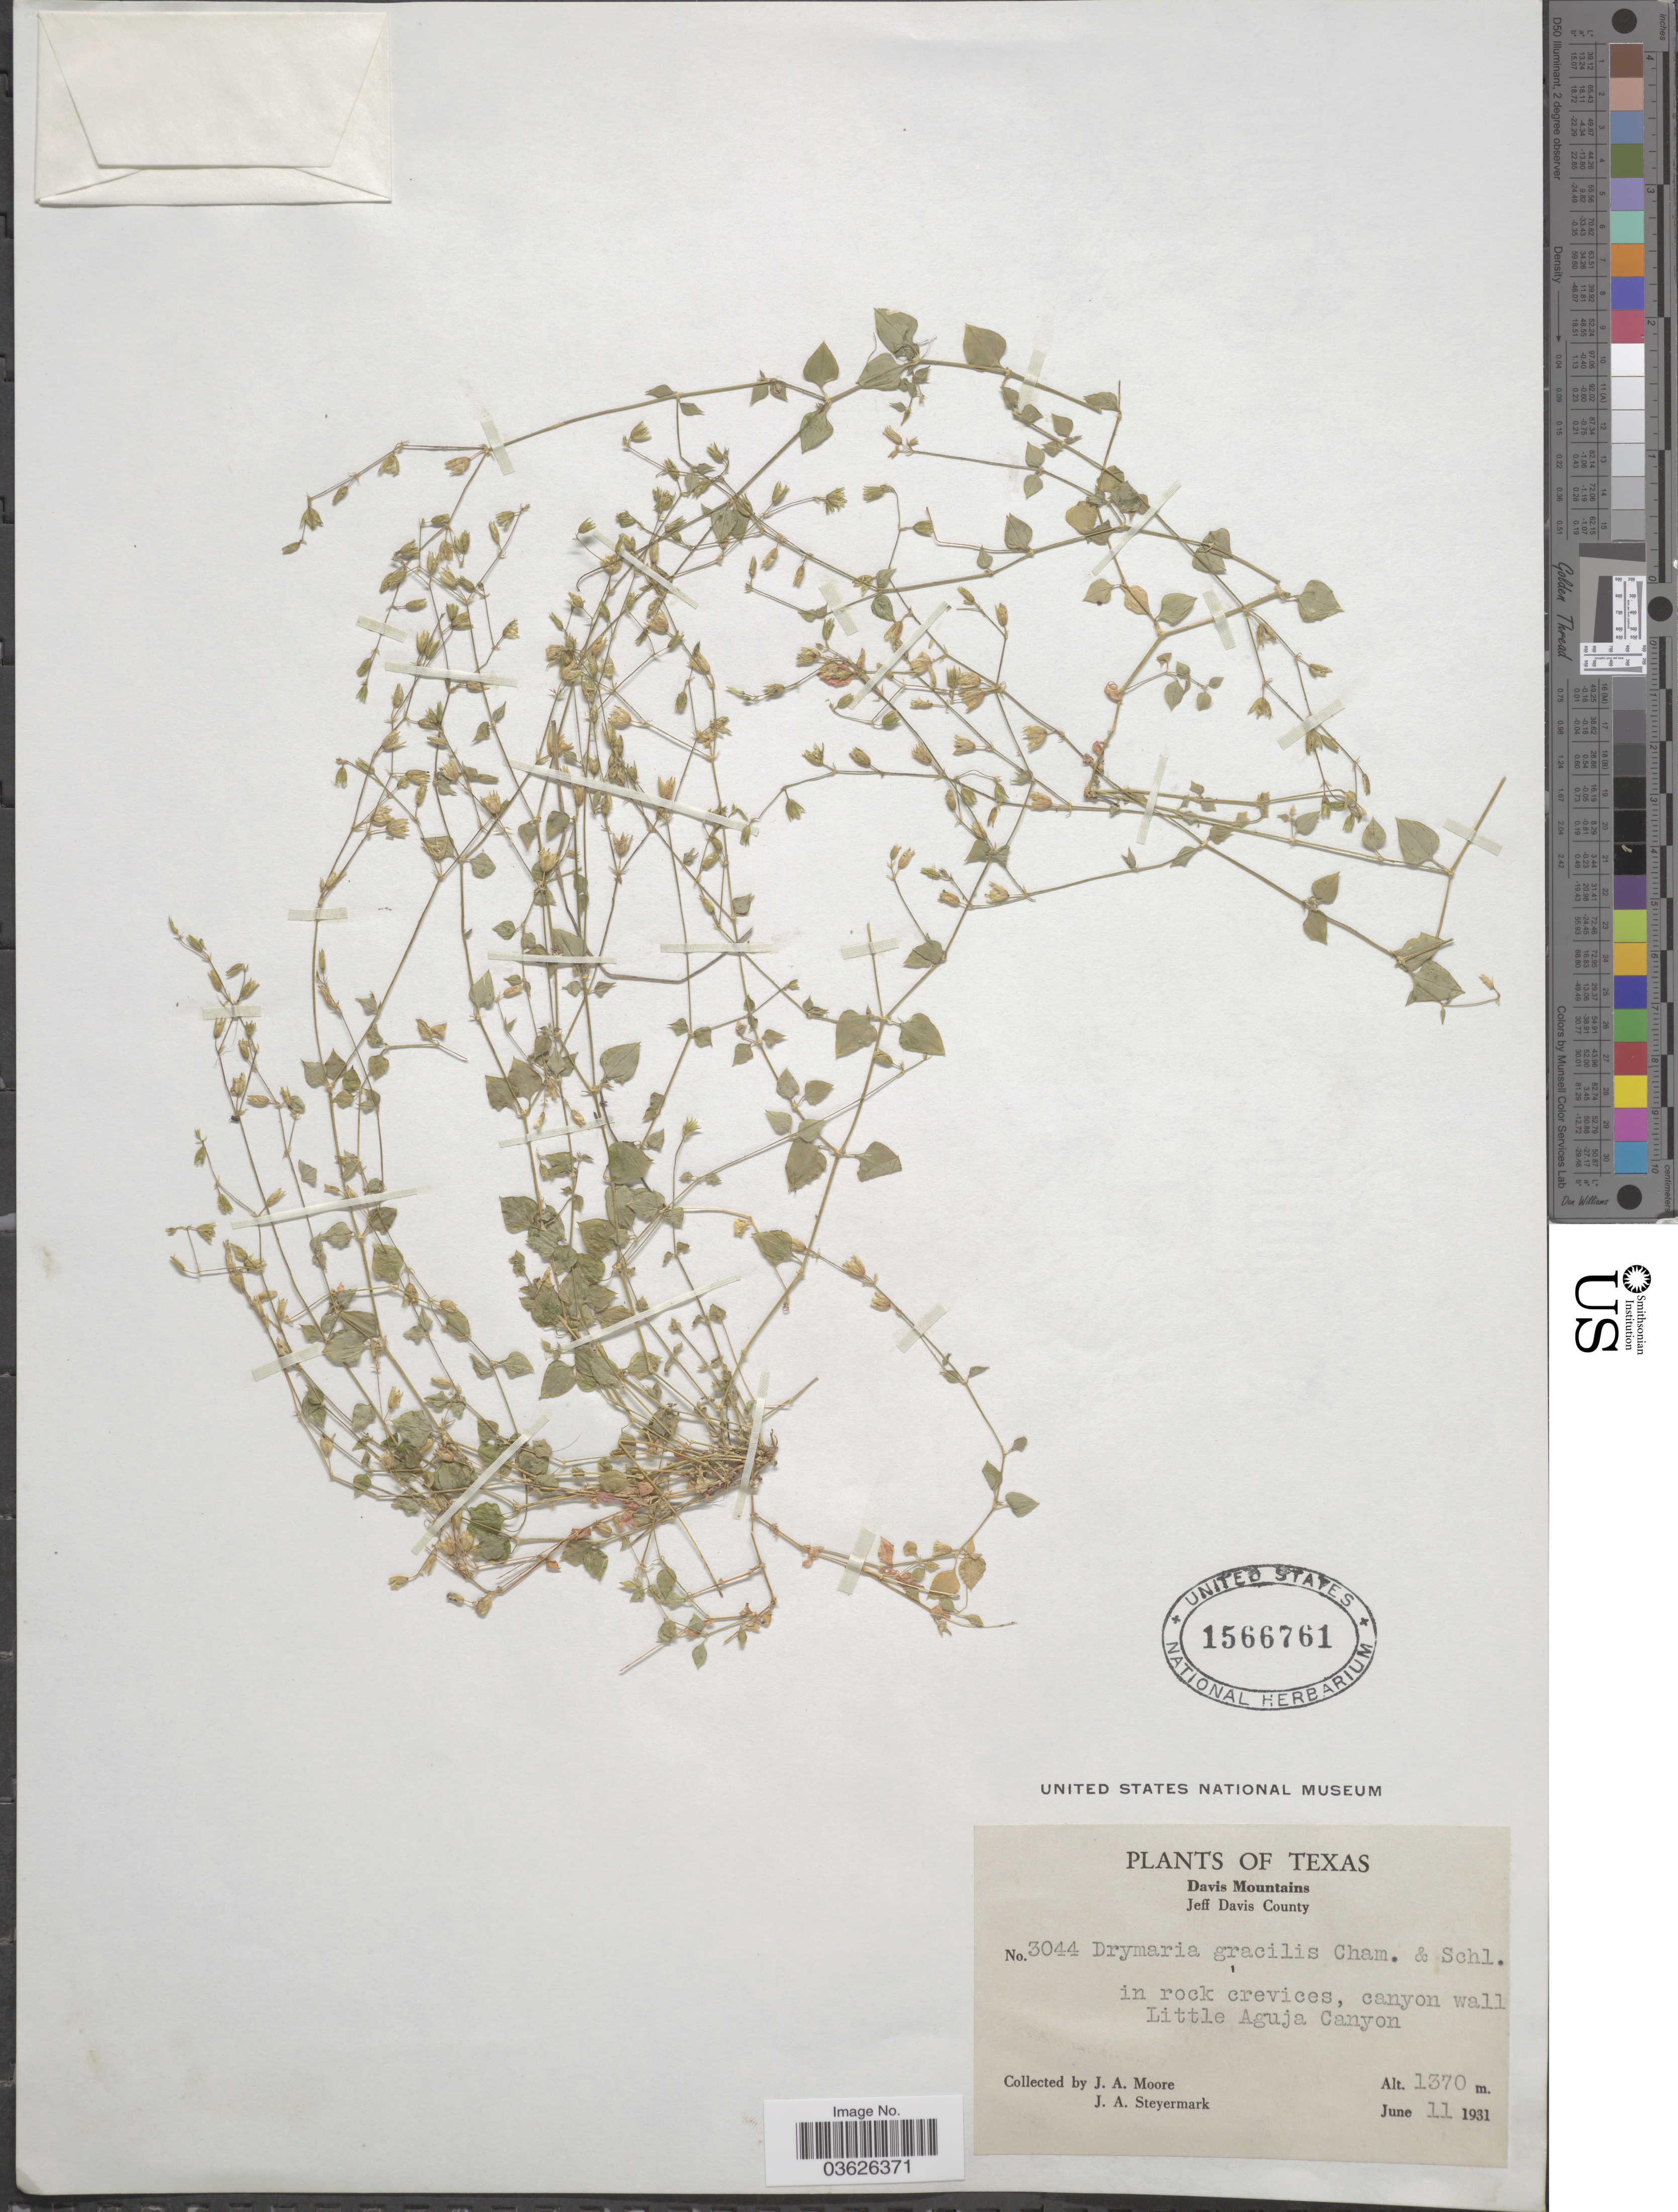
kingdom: Plantae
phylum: Tracheophyta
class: Magnoliopsida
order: Caryophyllales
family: Caryophyllaceae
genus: Drymaria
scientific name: Drymaria gracilis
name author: Cham. & Schltdl.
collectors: J. A. Moore & J. Steyermark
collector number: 3044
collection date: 1931-06-11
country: United States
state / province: Texas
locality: Davis Mountains. Jeff Davis County. Canyon wall Little Aguja Canyon.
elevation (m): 1370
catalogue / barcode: US 1566761